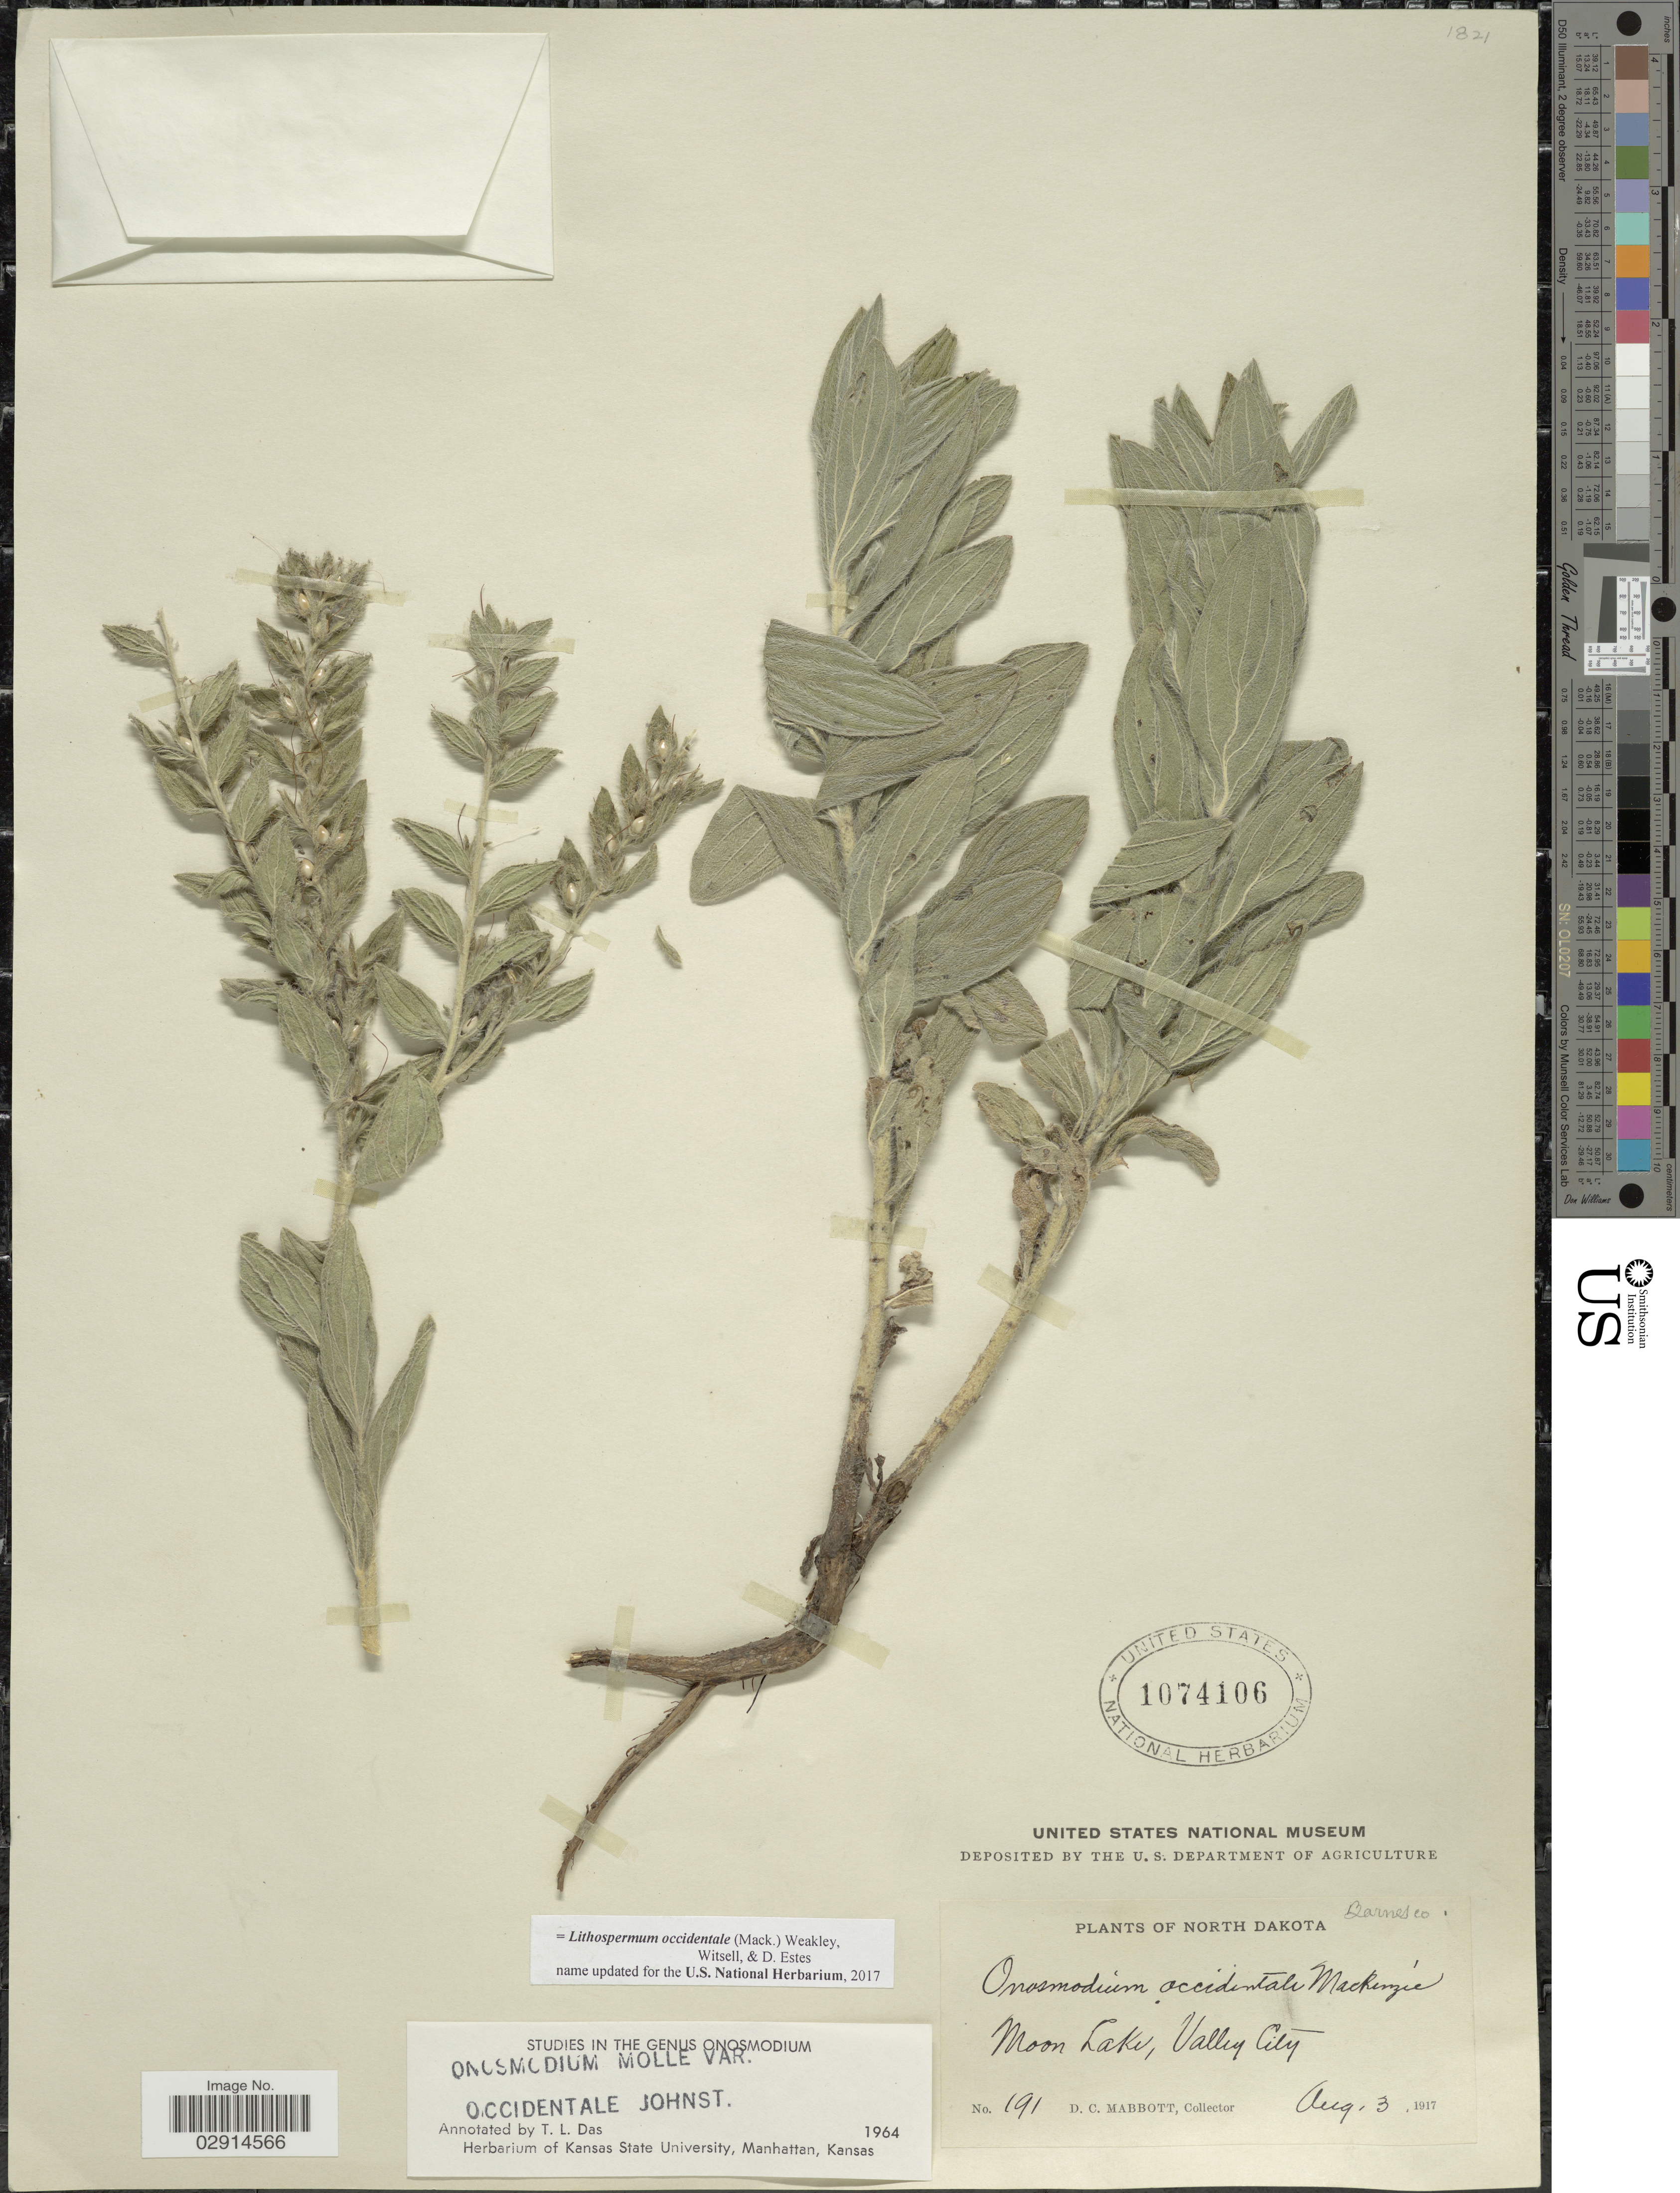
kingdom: Plantae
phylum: Tracheophyta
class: Magnoliopsida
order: Boraginales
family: Boraginaceae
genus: Lithospermum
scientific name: Lithospermum occidentale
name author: (Mack.) Weakley et al.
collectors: D. Mabbott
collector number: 191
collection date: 1917-08-03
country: United States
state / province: North Dakota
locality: Moon Lake, Valley City. Barnes co.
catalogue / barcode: US 1074106